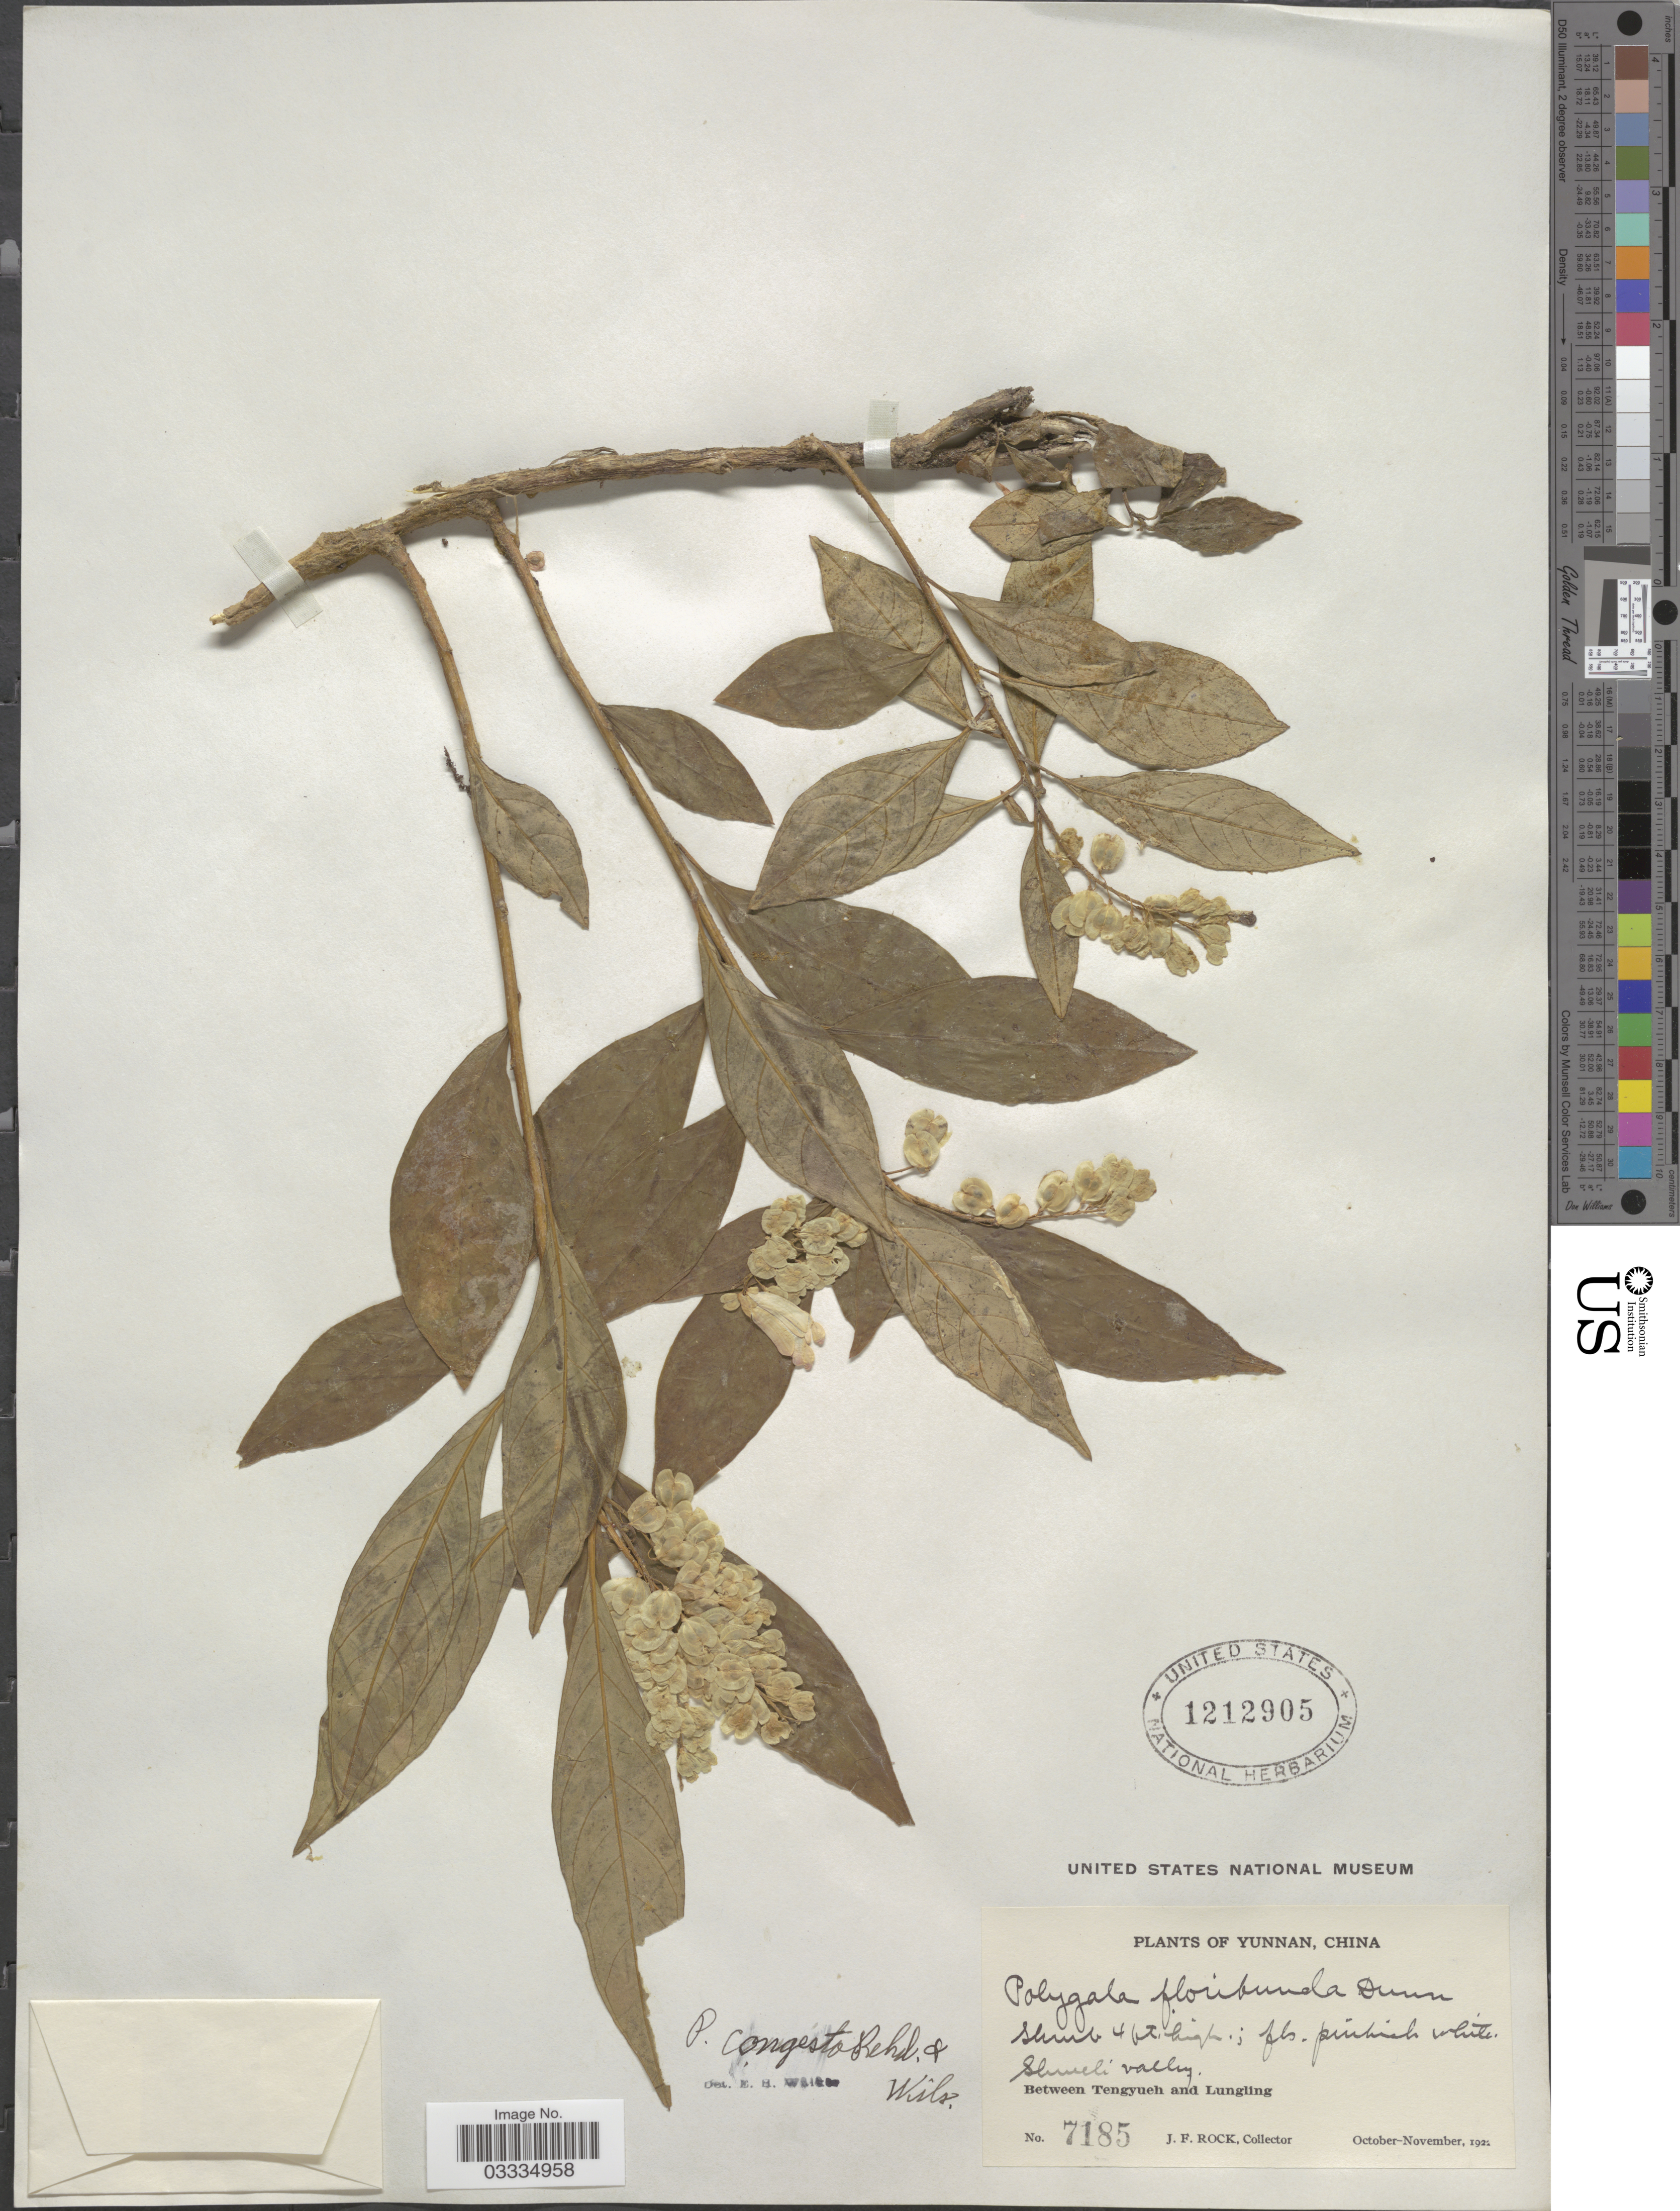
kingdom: Plantae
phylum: Tracheophyta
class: Magnoliopsida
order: Fabales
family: Polygalaceae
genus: Polygala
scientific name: Polygala congesta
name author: Rehder & E.H. Wilson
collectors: J. Rock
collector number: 7185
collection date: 1921-10/1921-11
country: China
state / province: Yunnan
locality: Between Tengyueh and Lungling.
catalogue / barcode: US 1212905